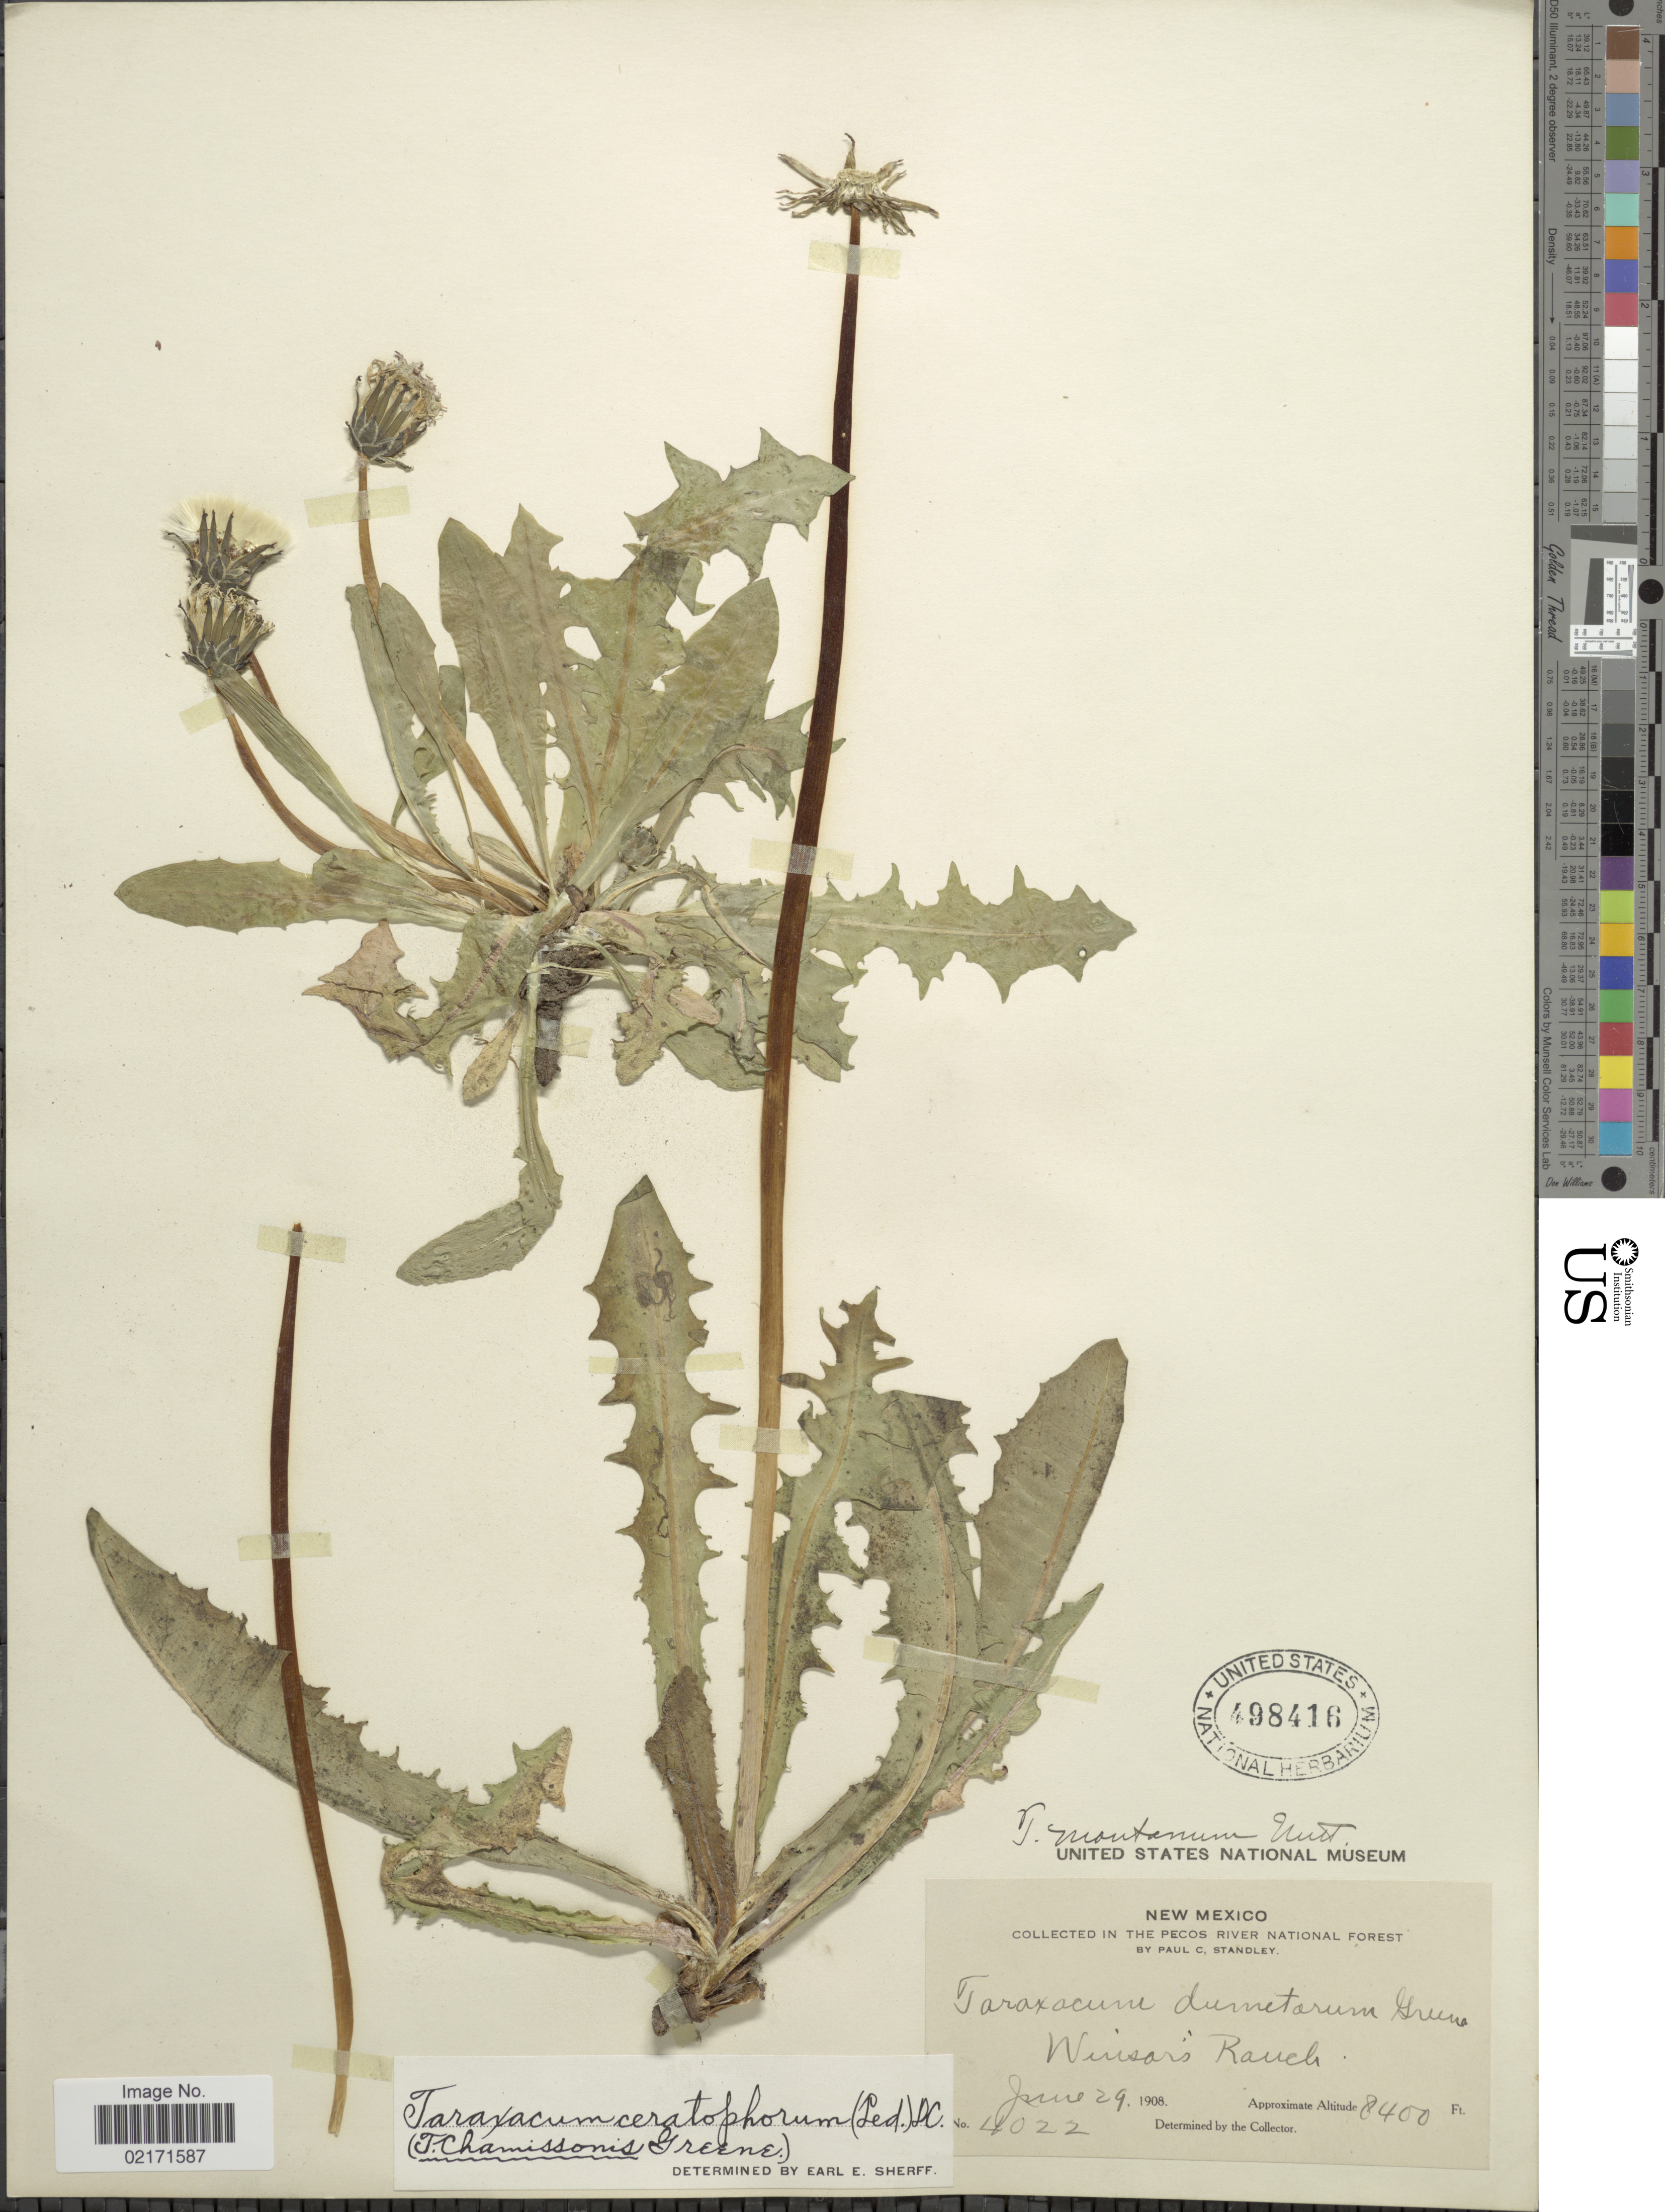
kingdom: Plantae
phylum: Tracheophyta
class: Magnoliopsida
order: Asterales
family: Asteraceae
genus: Taraxacum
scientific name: Taraxacum ceratophorum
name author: (Ledeb.) DC.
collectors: P. C. Standley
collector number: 4022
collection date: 1908-06-29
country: United States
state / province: New Mexico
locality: The Pecos River National Forest, Winsor's Ranch.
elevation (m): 2560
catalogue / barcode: US 498416